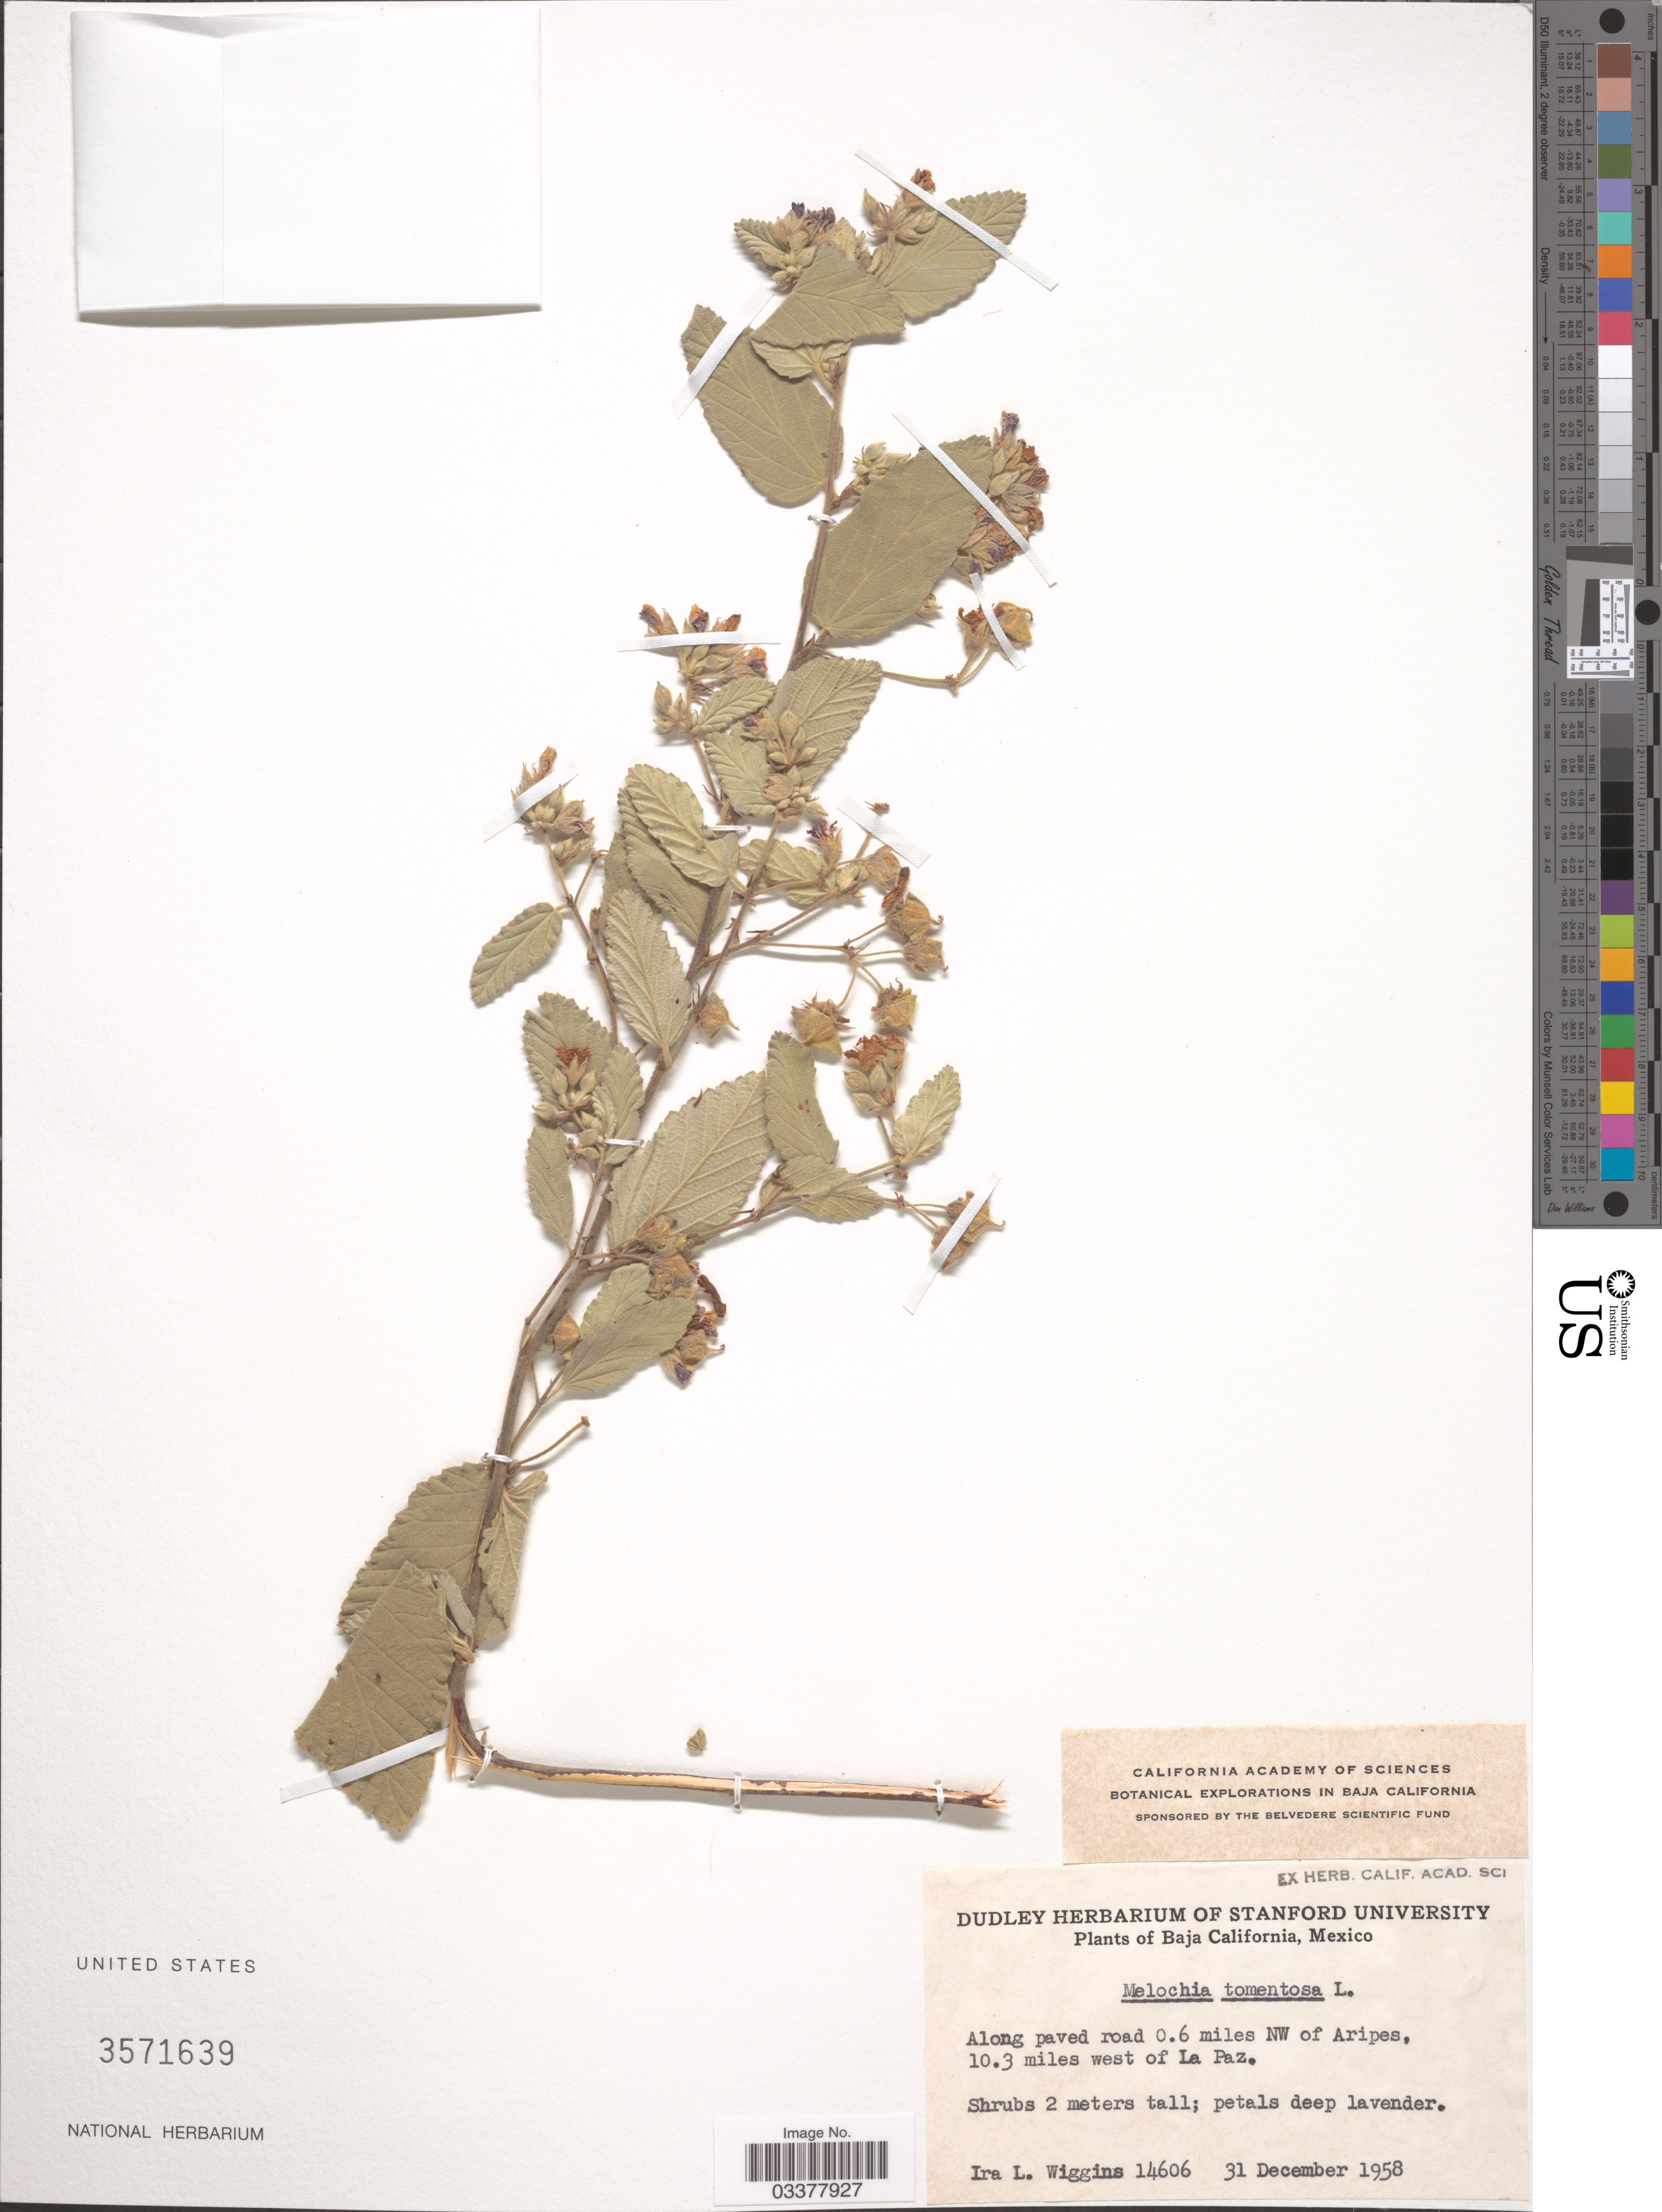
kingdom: Plantae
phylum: Tracheophyta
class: Magnoliopsida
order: Malvales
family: Malvaceae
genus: Melochia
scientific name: Melochia tomentosa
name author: L.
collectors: I. L. Wiggins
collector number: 14606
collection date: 1958-12-31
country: Mexico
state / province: Baja California Sur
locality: Along paved road 0.6 miles NW of Aripes, 10.3 miles west of La Paz.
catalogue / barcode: US 3571639